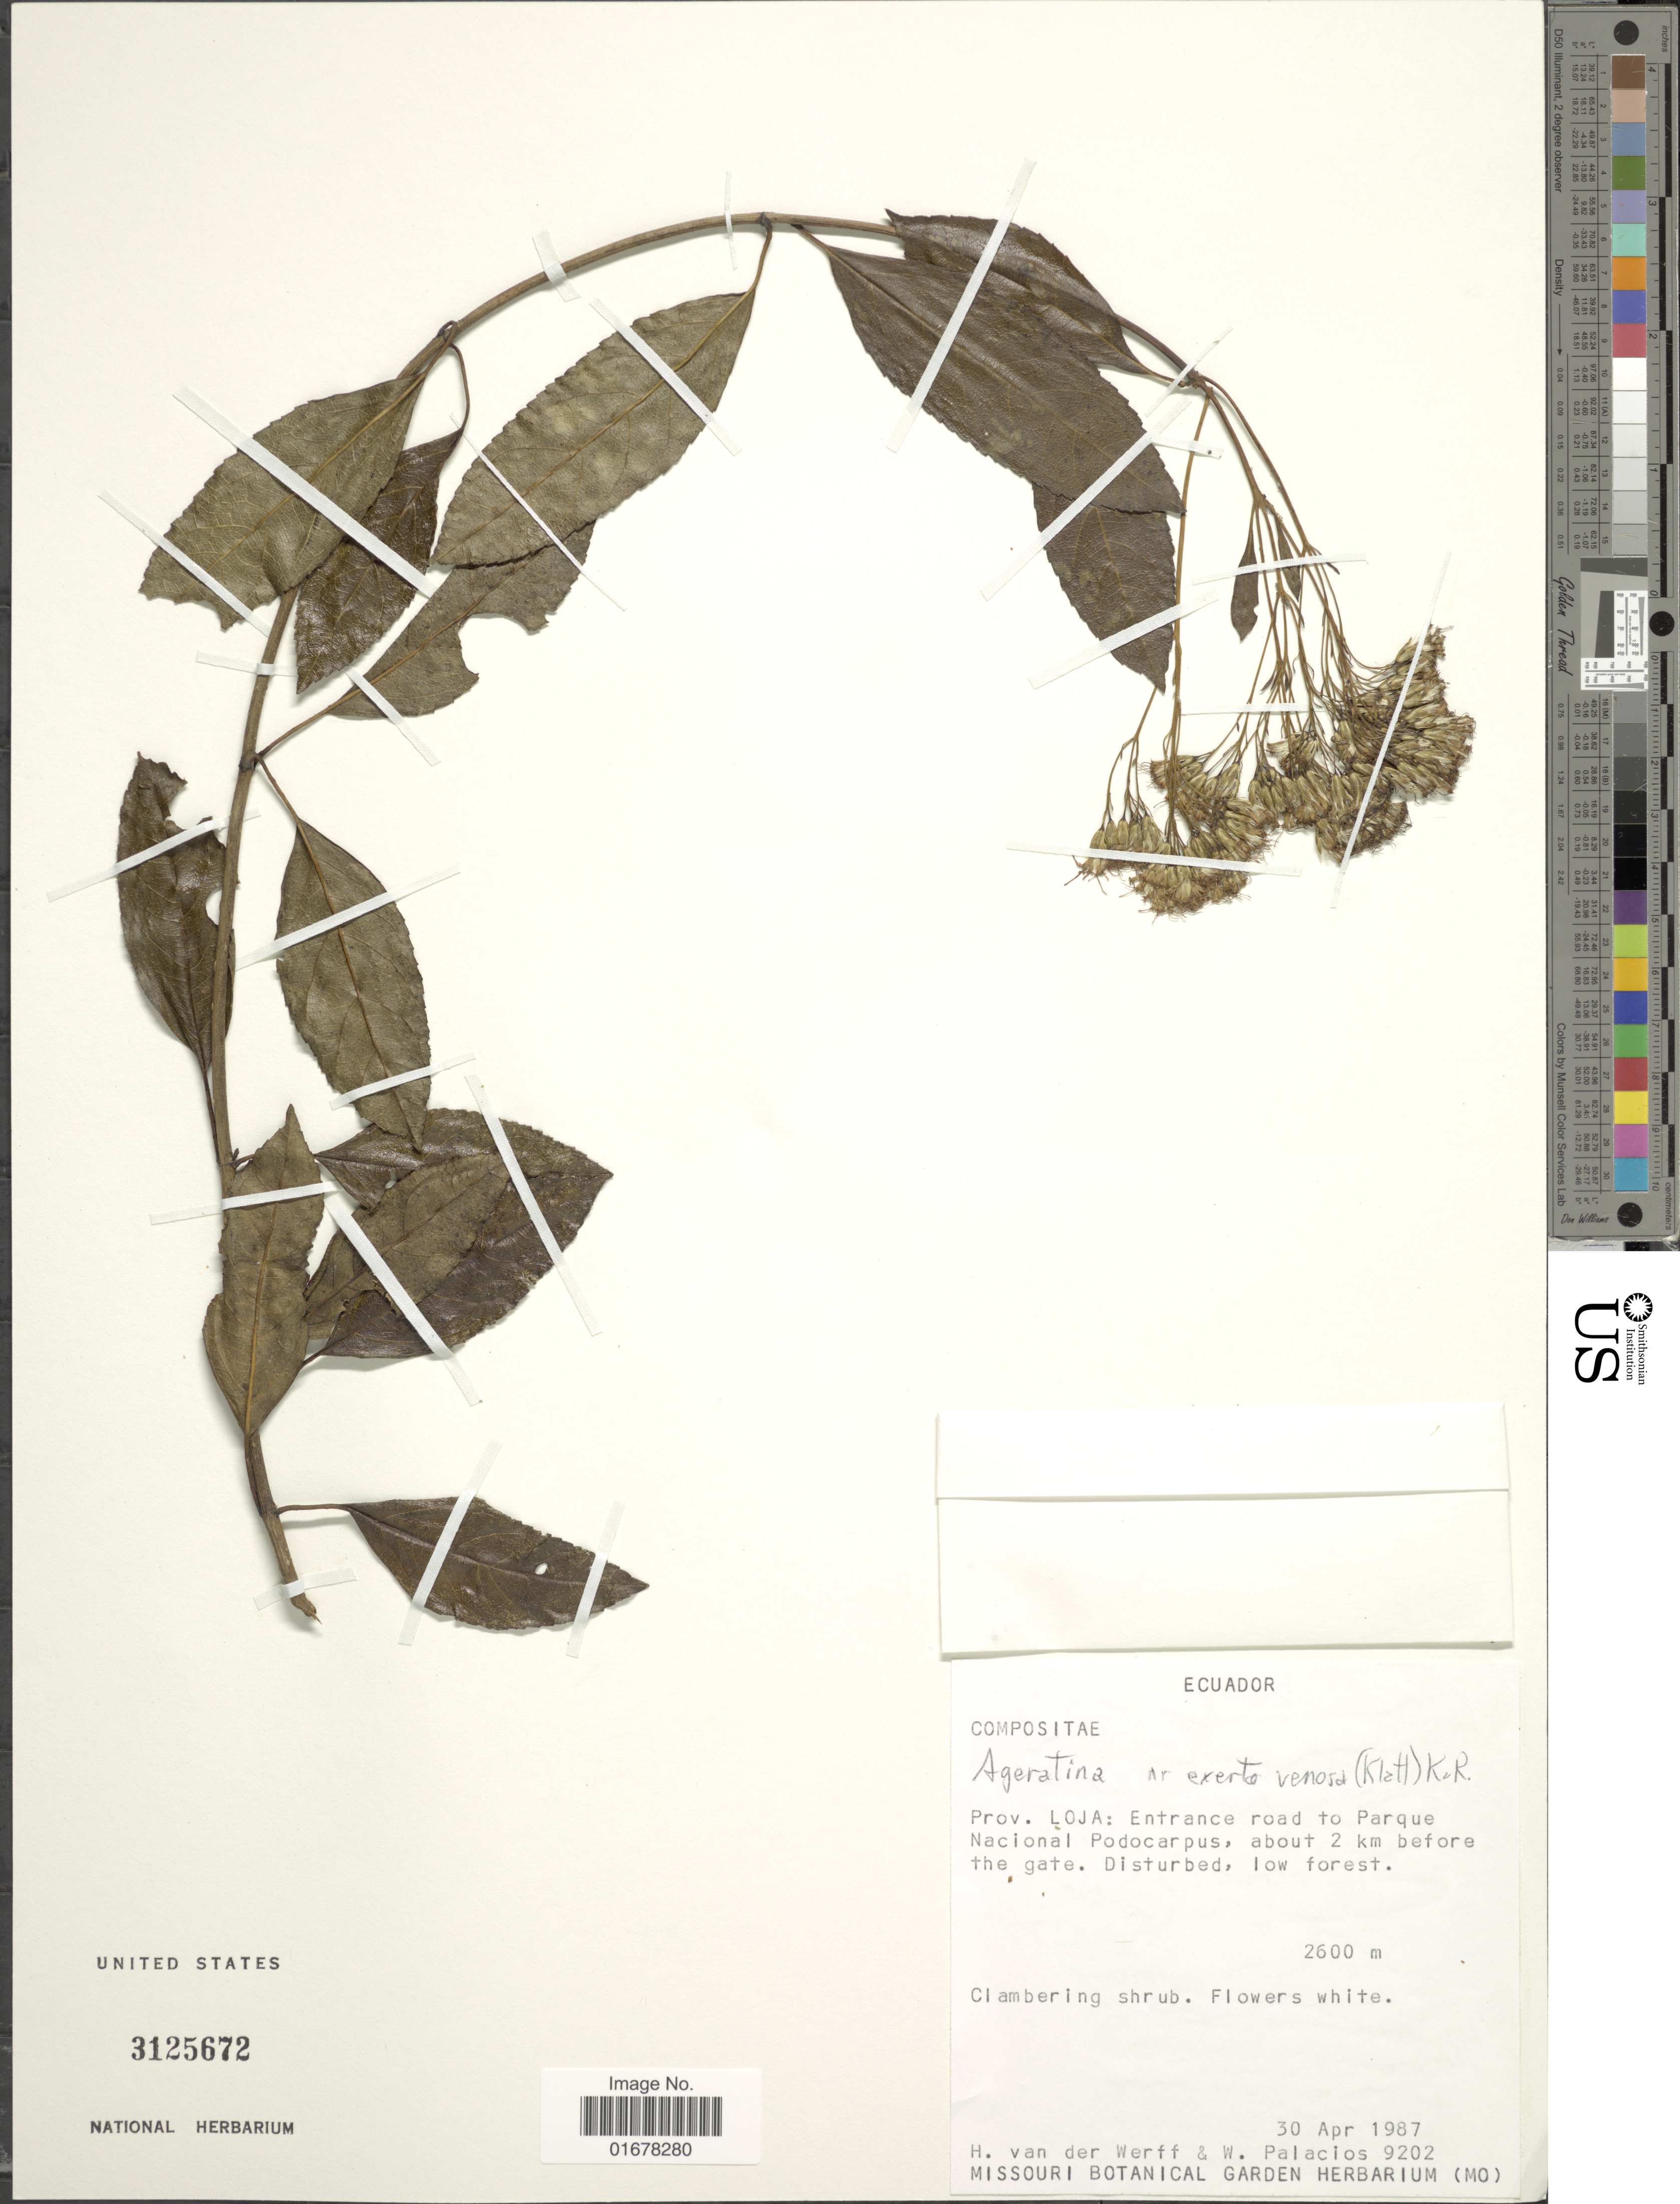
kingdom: Plantae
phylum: Tracheophyta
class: Magnoliopsida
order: Asterales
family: Asteraceae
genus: Ageratina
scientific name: Ageratina exserto-venosa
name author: (Klatt) R.M. King & H. Rob.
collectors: H. van der Werff & W. Palacios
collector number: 9202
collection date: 1987-04-30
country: Ecuador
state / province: Loja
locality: Prov.: Loja: Entrance road to Parque Nacional Podocarpus, about 2 km before the gate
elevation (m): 2600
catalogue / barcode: US 3125672